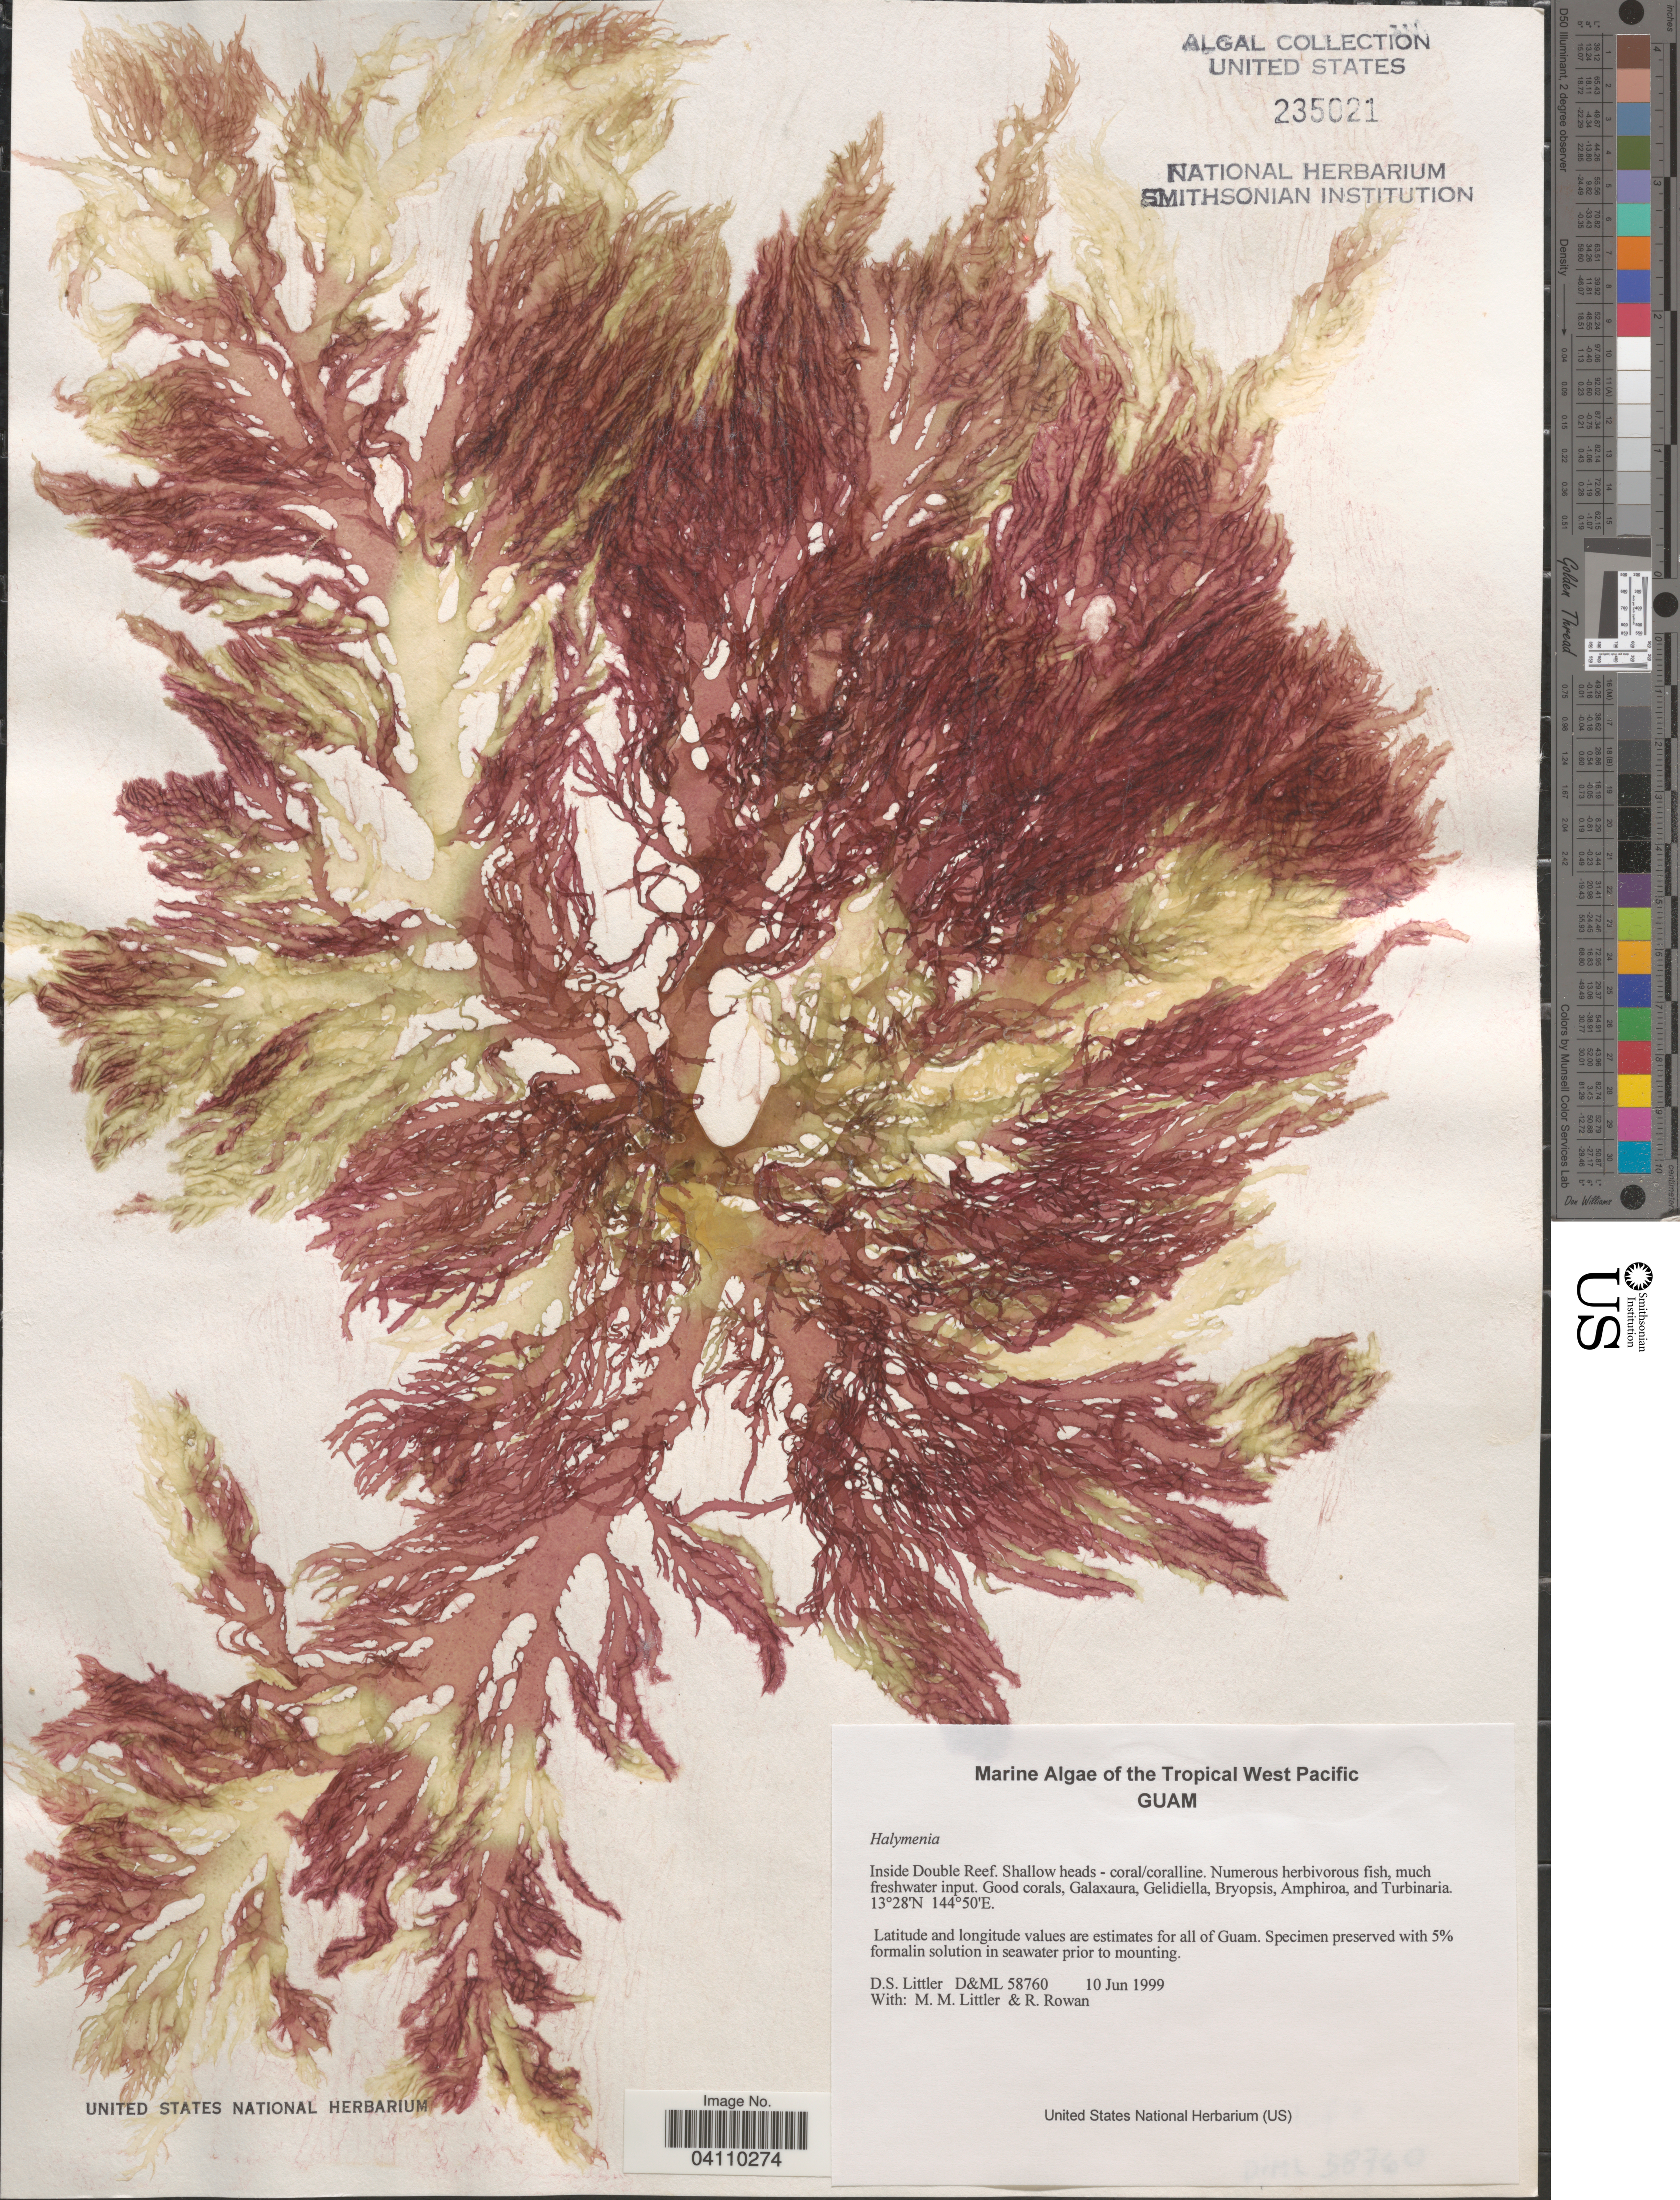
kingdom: Plantae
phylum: Rhodophyta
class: Florideophyceae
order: Halymeniales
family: Halymeniaceae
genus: Halymenia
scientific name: Halymenia sp.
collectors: D. S. Littler & R. Rowan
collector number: D&ML58760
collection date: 1999-06-10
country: Guam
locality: The Tropical West Pacific. Inside Double Reef.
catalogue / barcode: US 235021